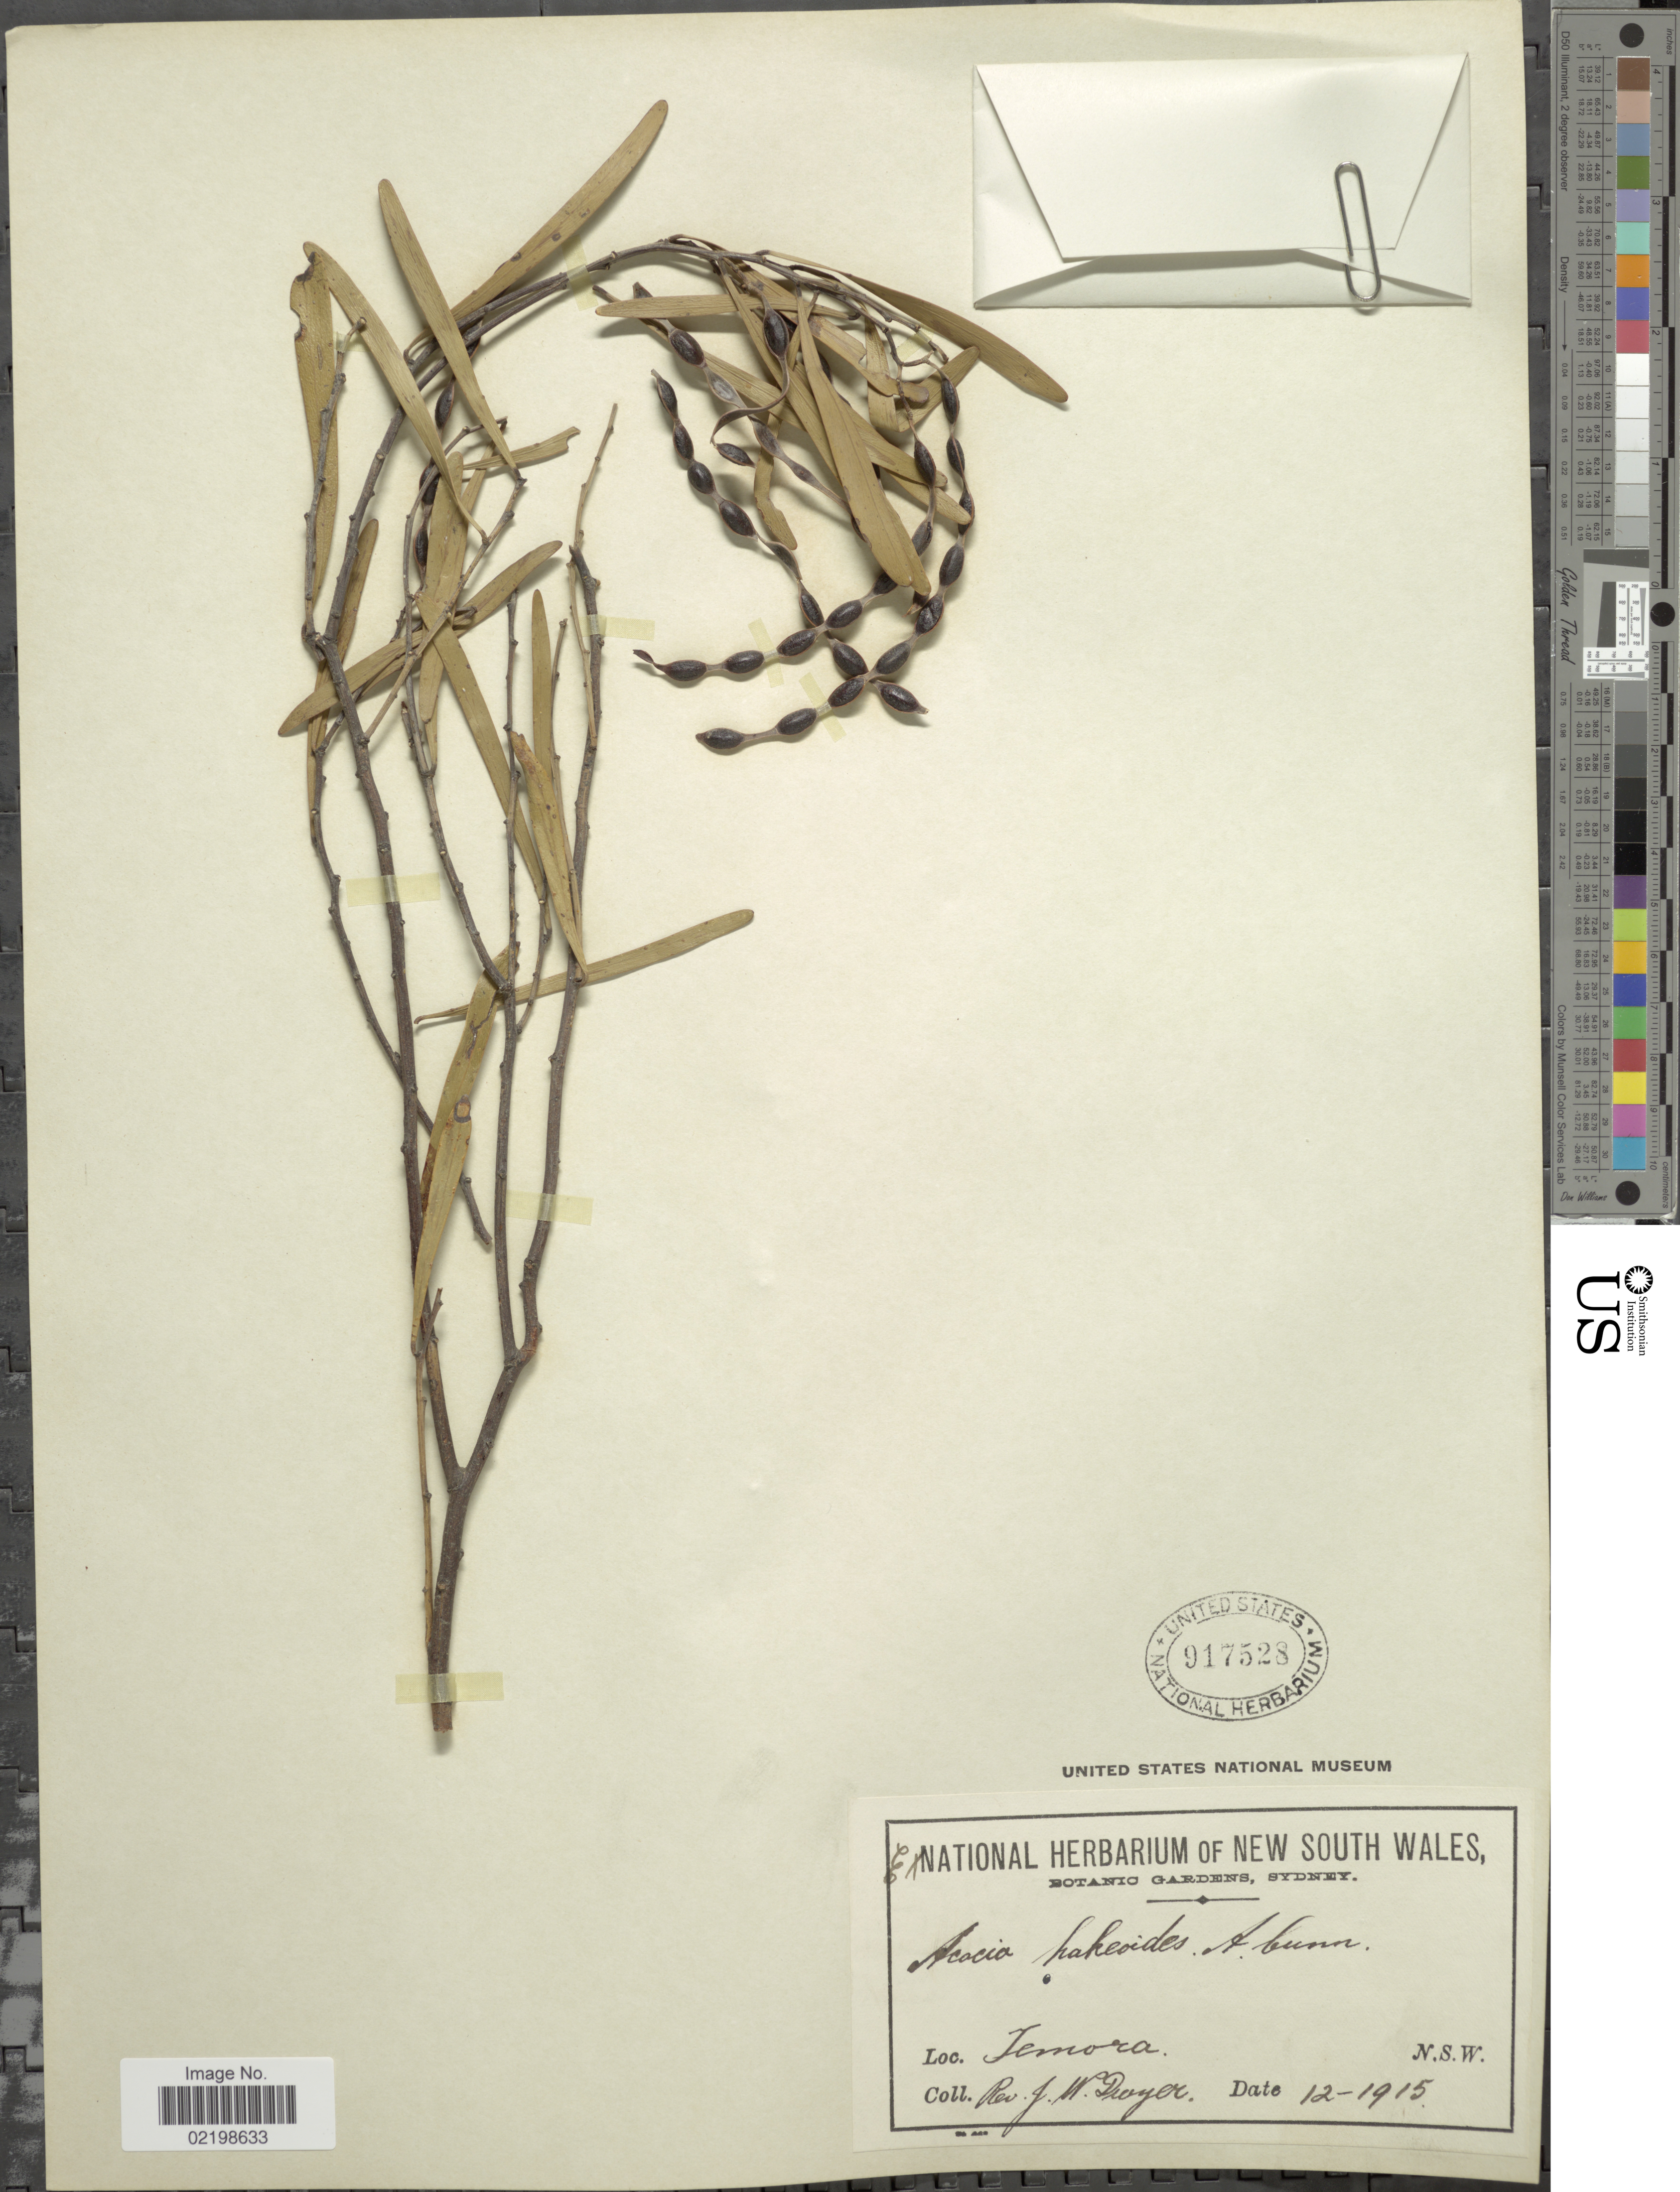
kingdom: Plantae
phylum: Tracheophyta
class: Magnoliopsida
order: Fabales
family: Fabaceae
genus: Acacia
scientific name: Acacia hakeoides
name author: Benth.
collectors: J. Dwyer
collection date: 1915-12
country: Australia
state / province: New South Wales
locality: Temora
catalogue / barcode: US 917528